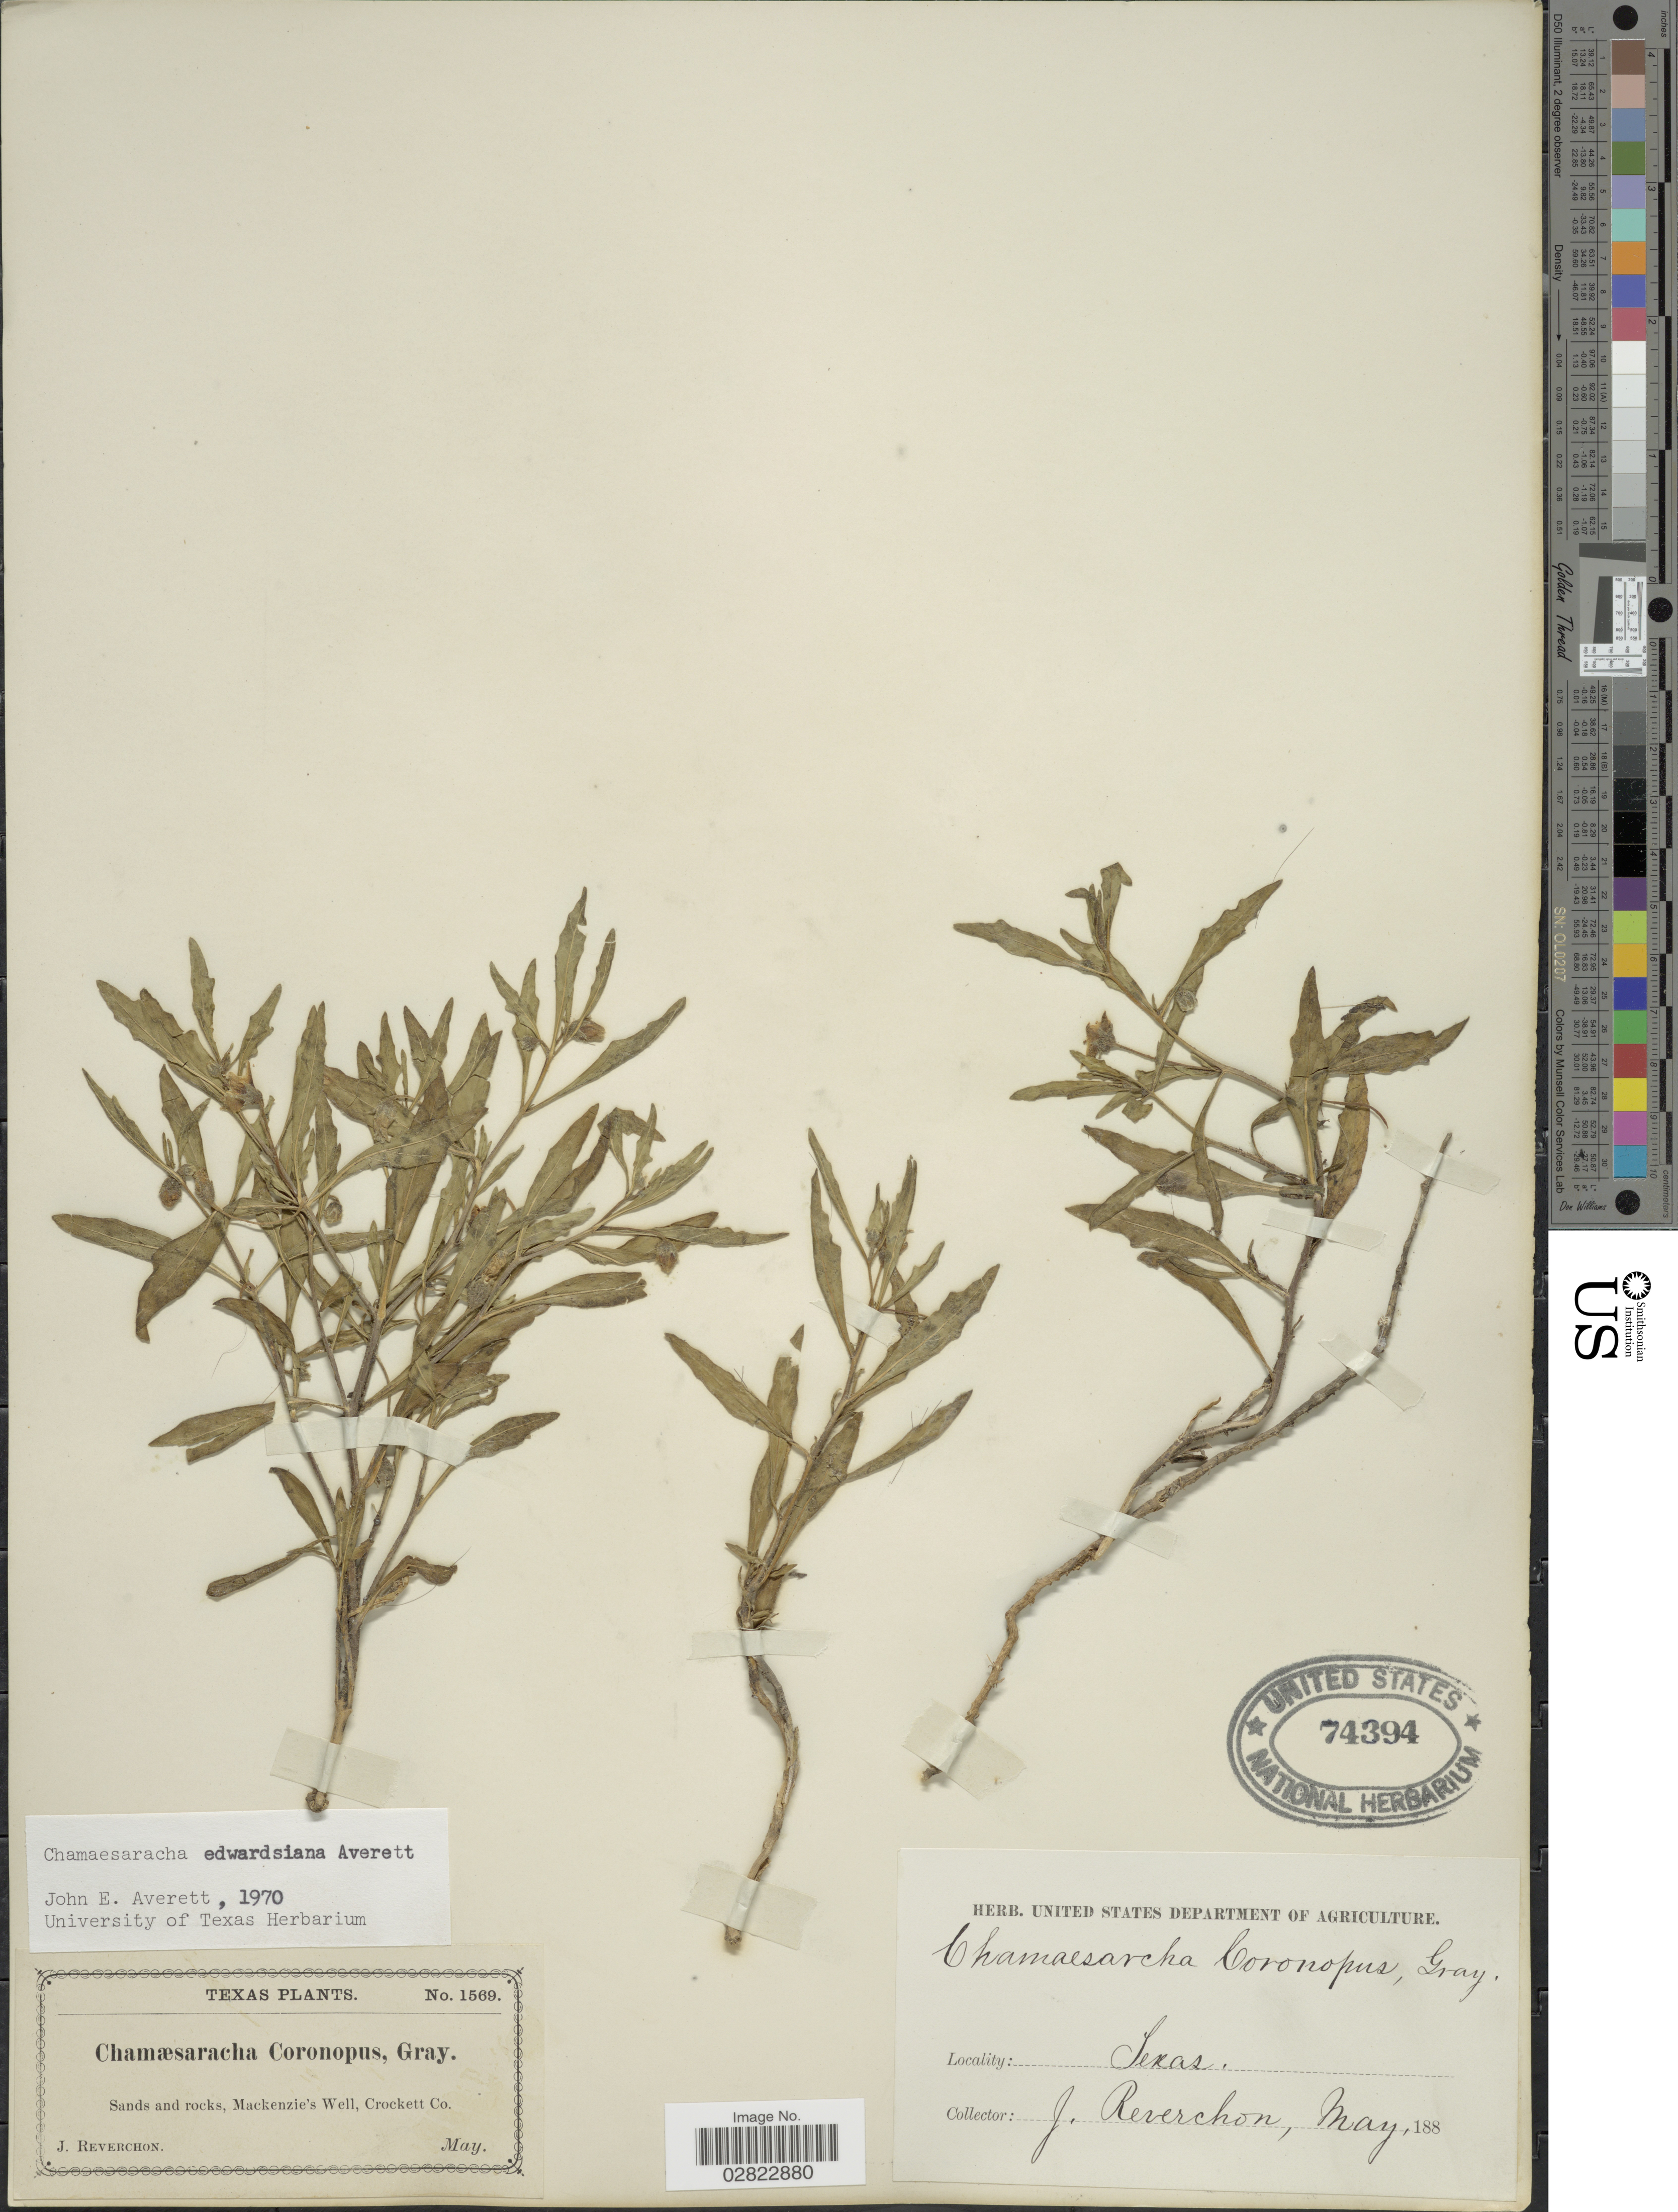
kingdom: Plantae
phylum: Tracheophyta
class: Magnoliopsida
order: Solanales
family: Solanaceae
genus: Chamaesaracha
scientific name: Chamaesaracha edwardsiana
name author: Averett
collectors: J. Reverchon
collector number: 1569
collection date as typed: May 188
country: United States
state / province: Texas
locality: Sands and rocks, Mackenzie's Well, Crockett Co.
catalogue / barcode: US 74394